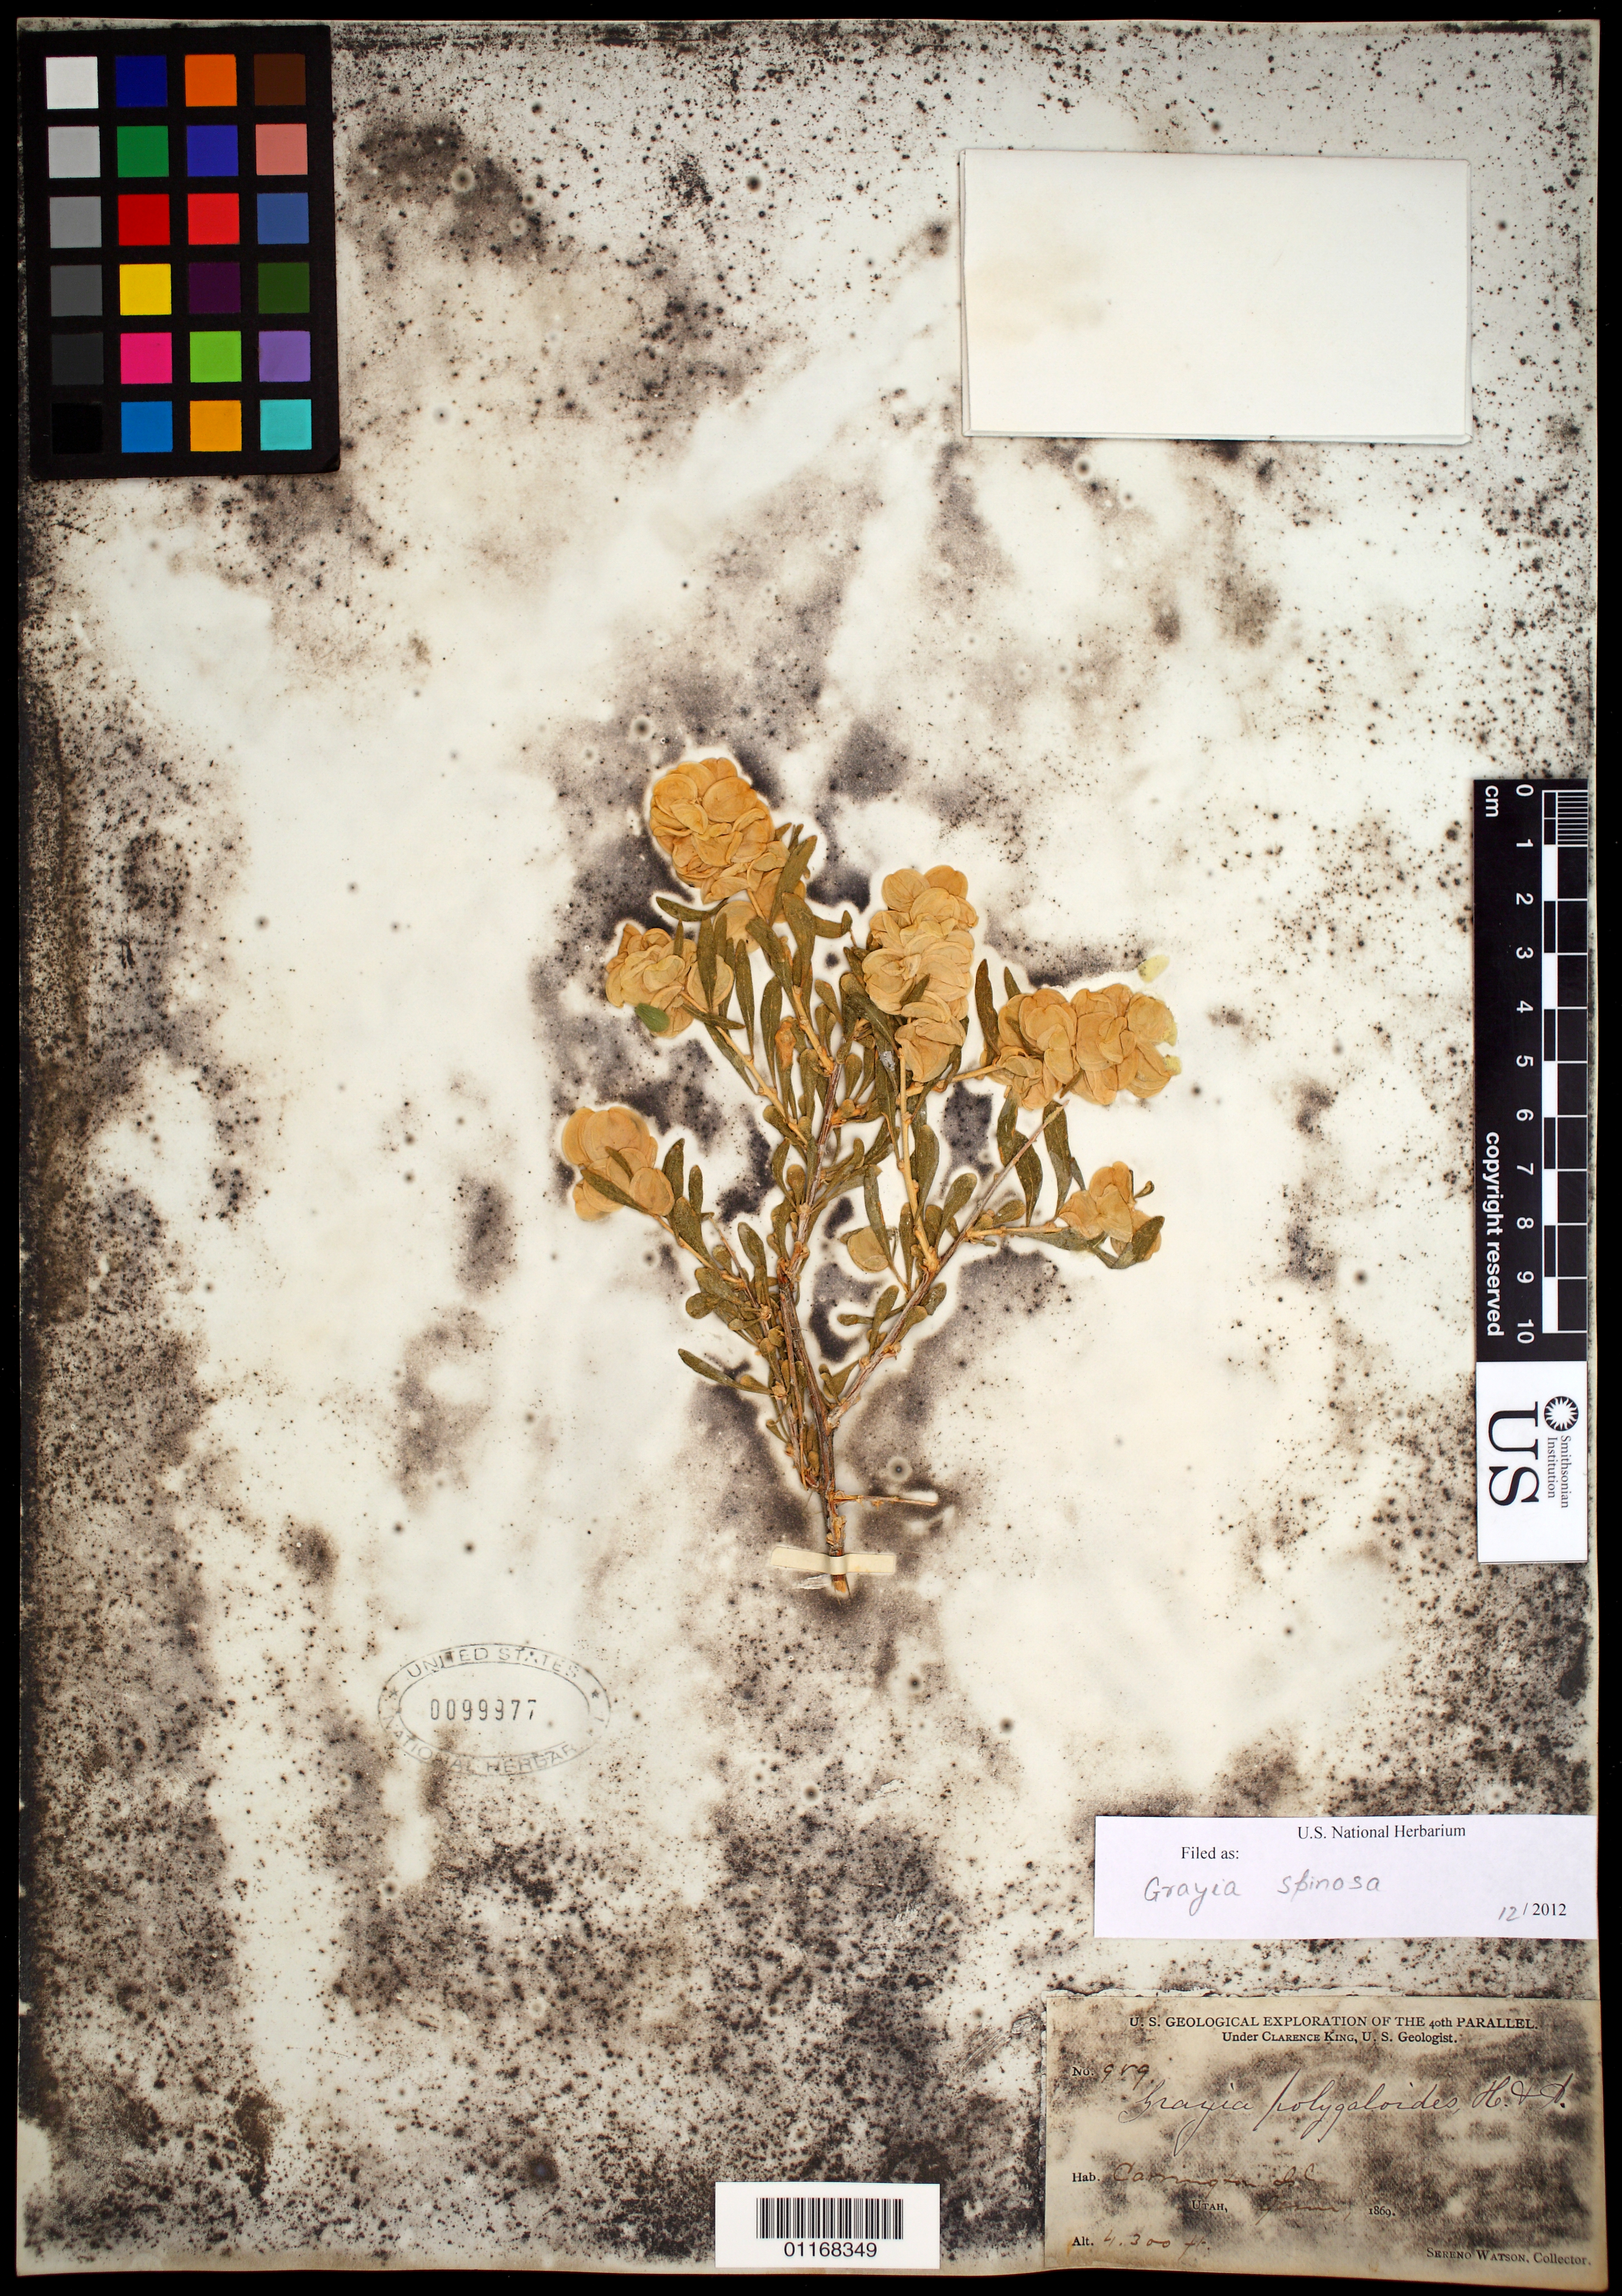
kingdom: Plantae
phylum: Tracheophyta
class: Magnoliopsida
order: Caryophyllales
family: Amaranthaceae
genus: Grayia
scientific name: Grayia spinosa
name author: (Hook.) Moq.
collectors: S. Watson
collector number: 989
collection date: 1869-06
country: United States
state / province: Utah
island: Carrington Island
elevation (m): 1311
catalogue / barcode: US 99977